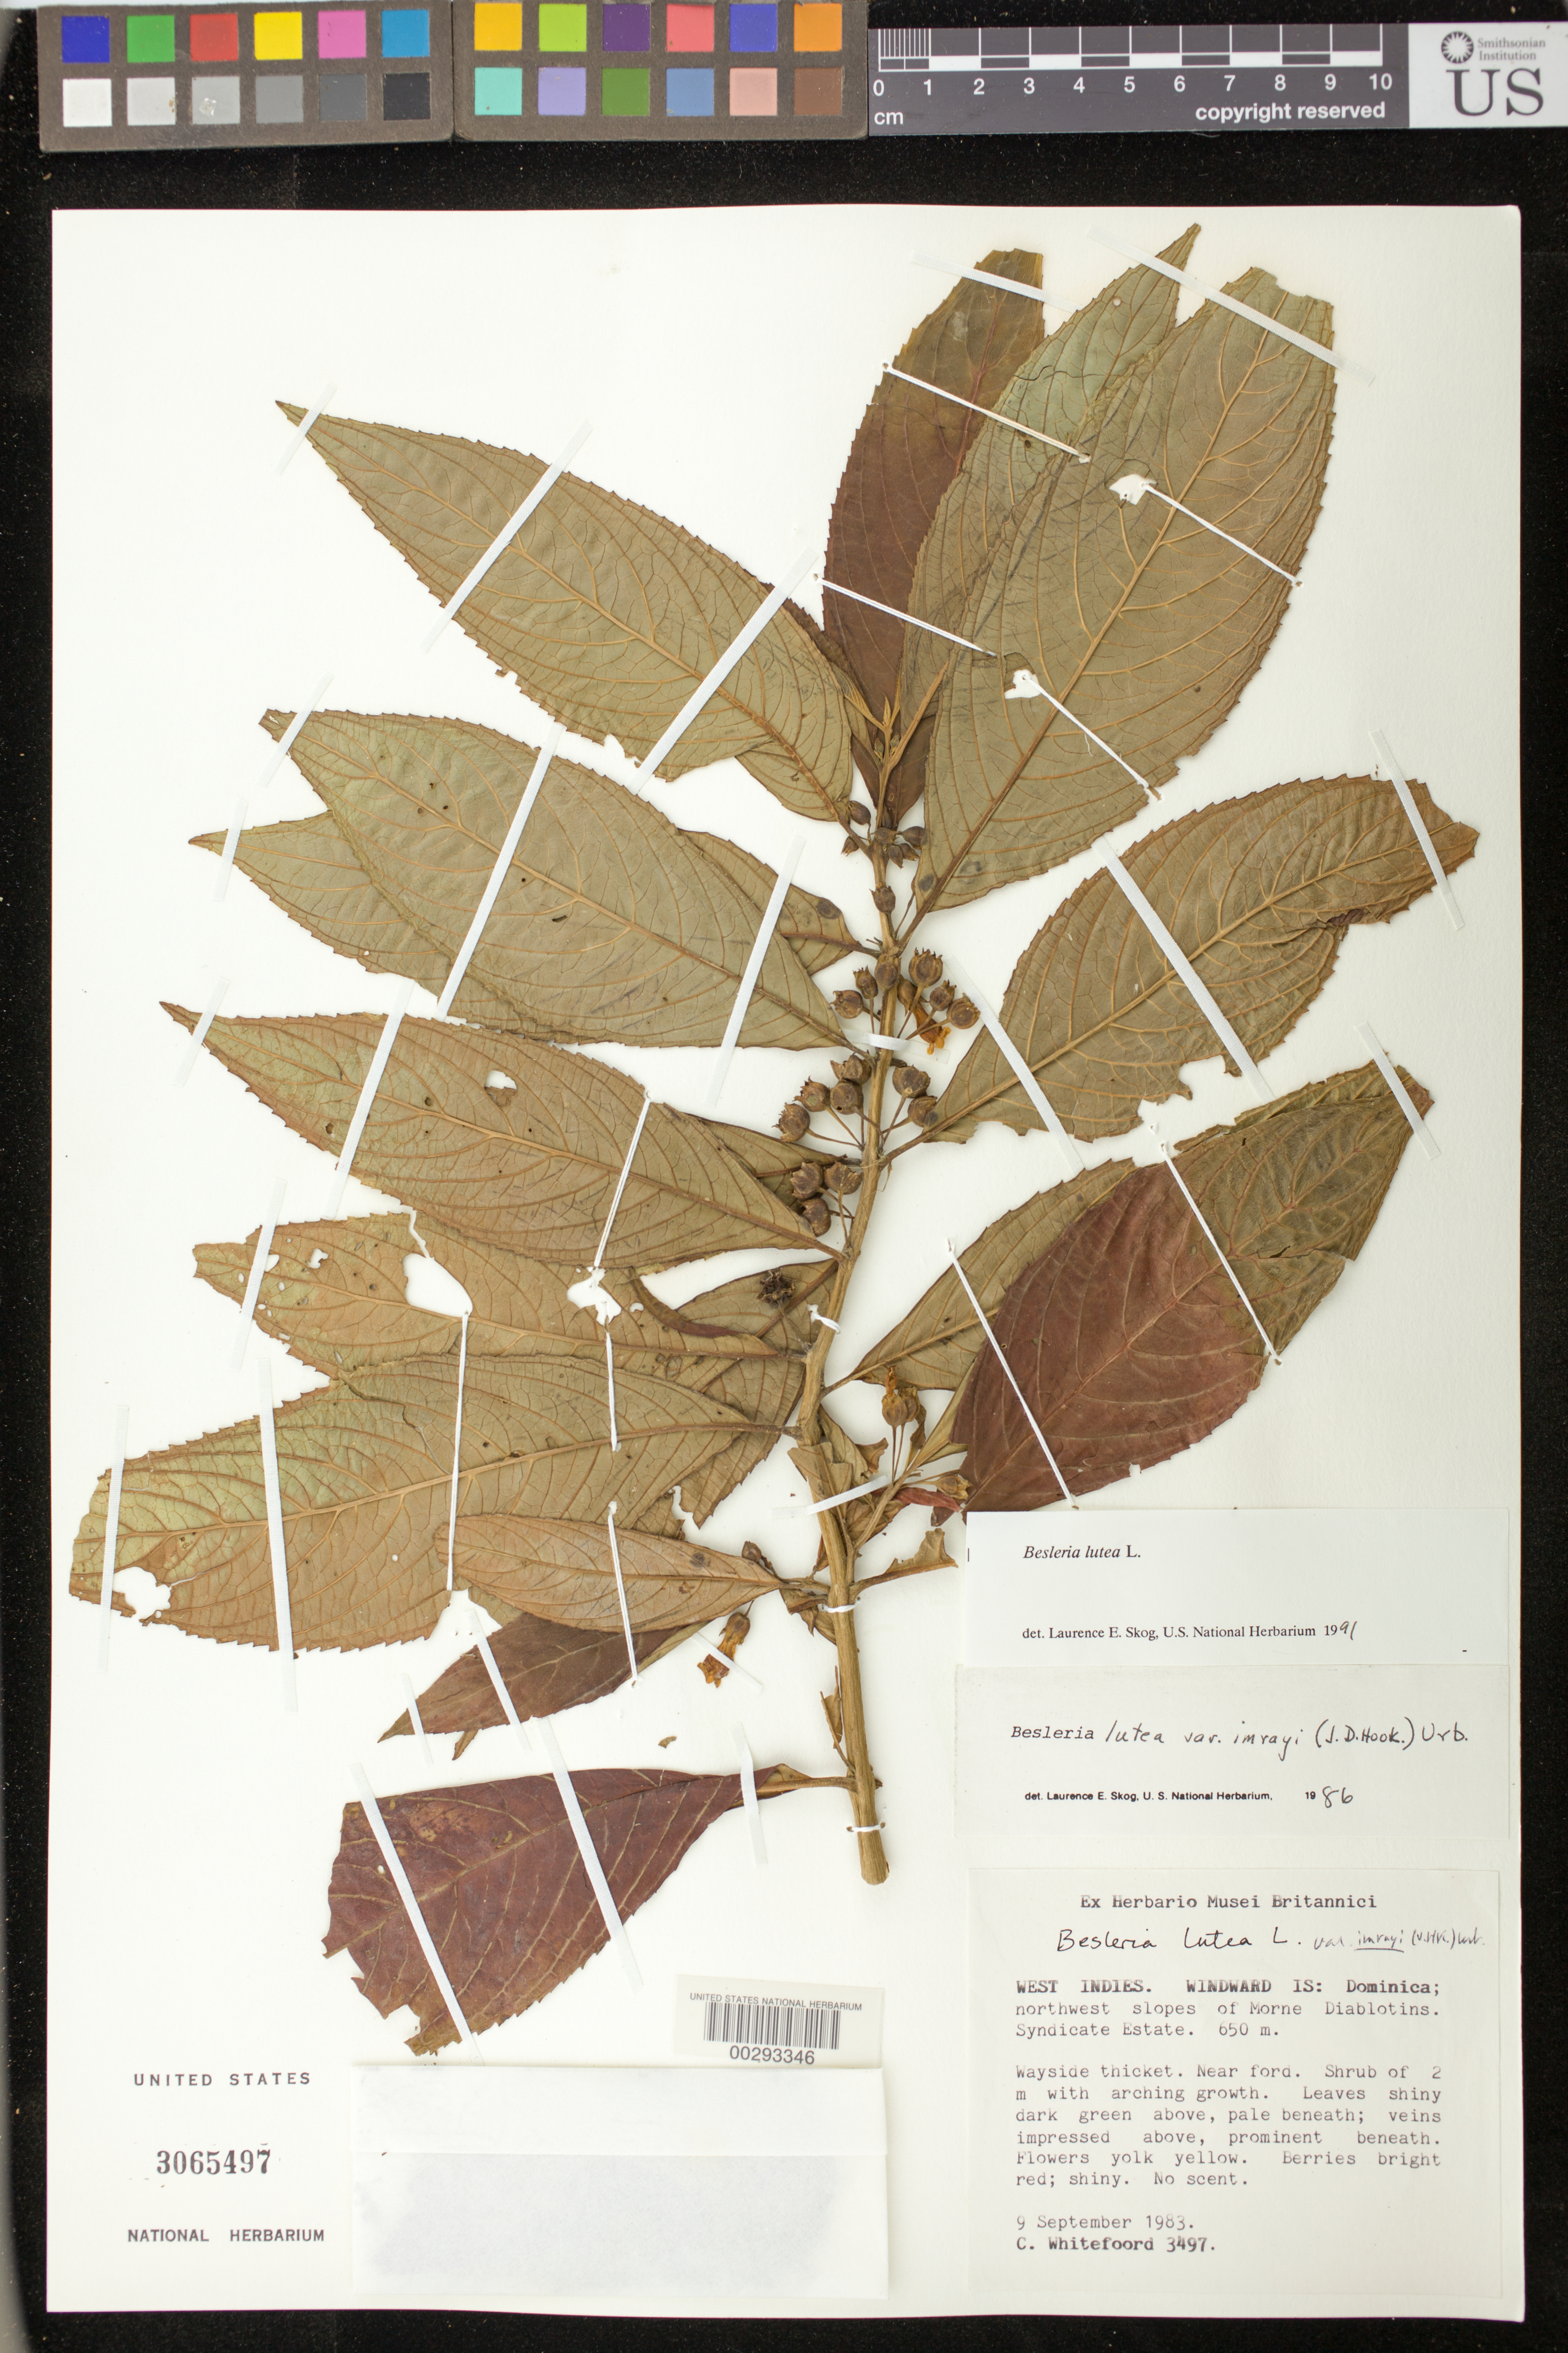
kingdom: Plantae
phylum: Tracheophyta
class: Magnoliopsida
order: Lamiales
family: Gesneriaceae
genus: Besleria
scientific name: Besleria lutea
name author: L.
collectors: C. Whitefoord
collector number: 3497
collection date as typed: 09 Sep 1983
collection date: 1983-09-09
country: Dominica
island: Dominica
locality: NW of Morne Diablotins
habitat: Wayside thicket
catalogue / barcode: US 3065497